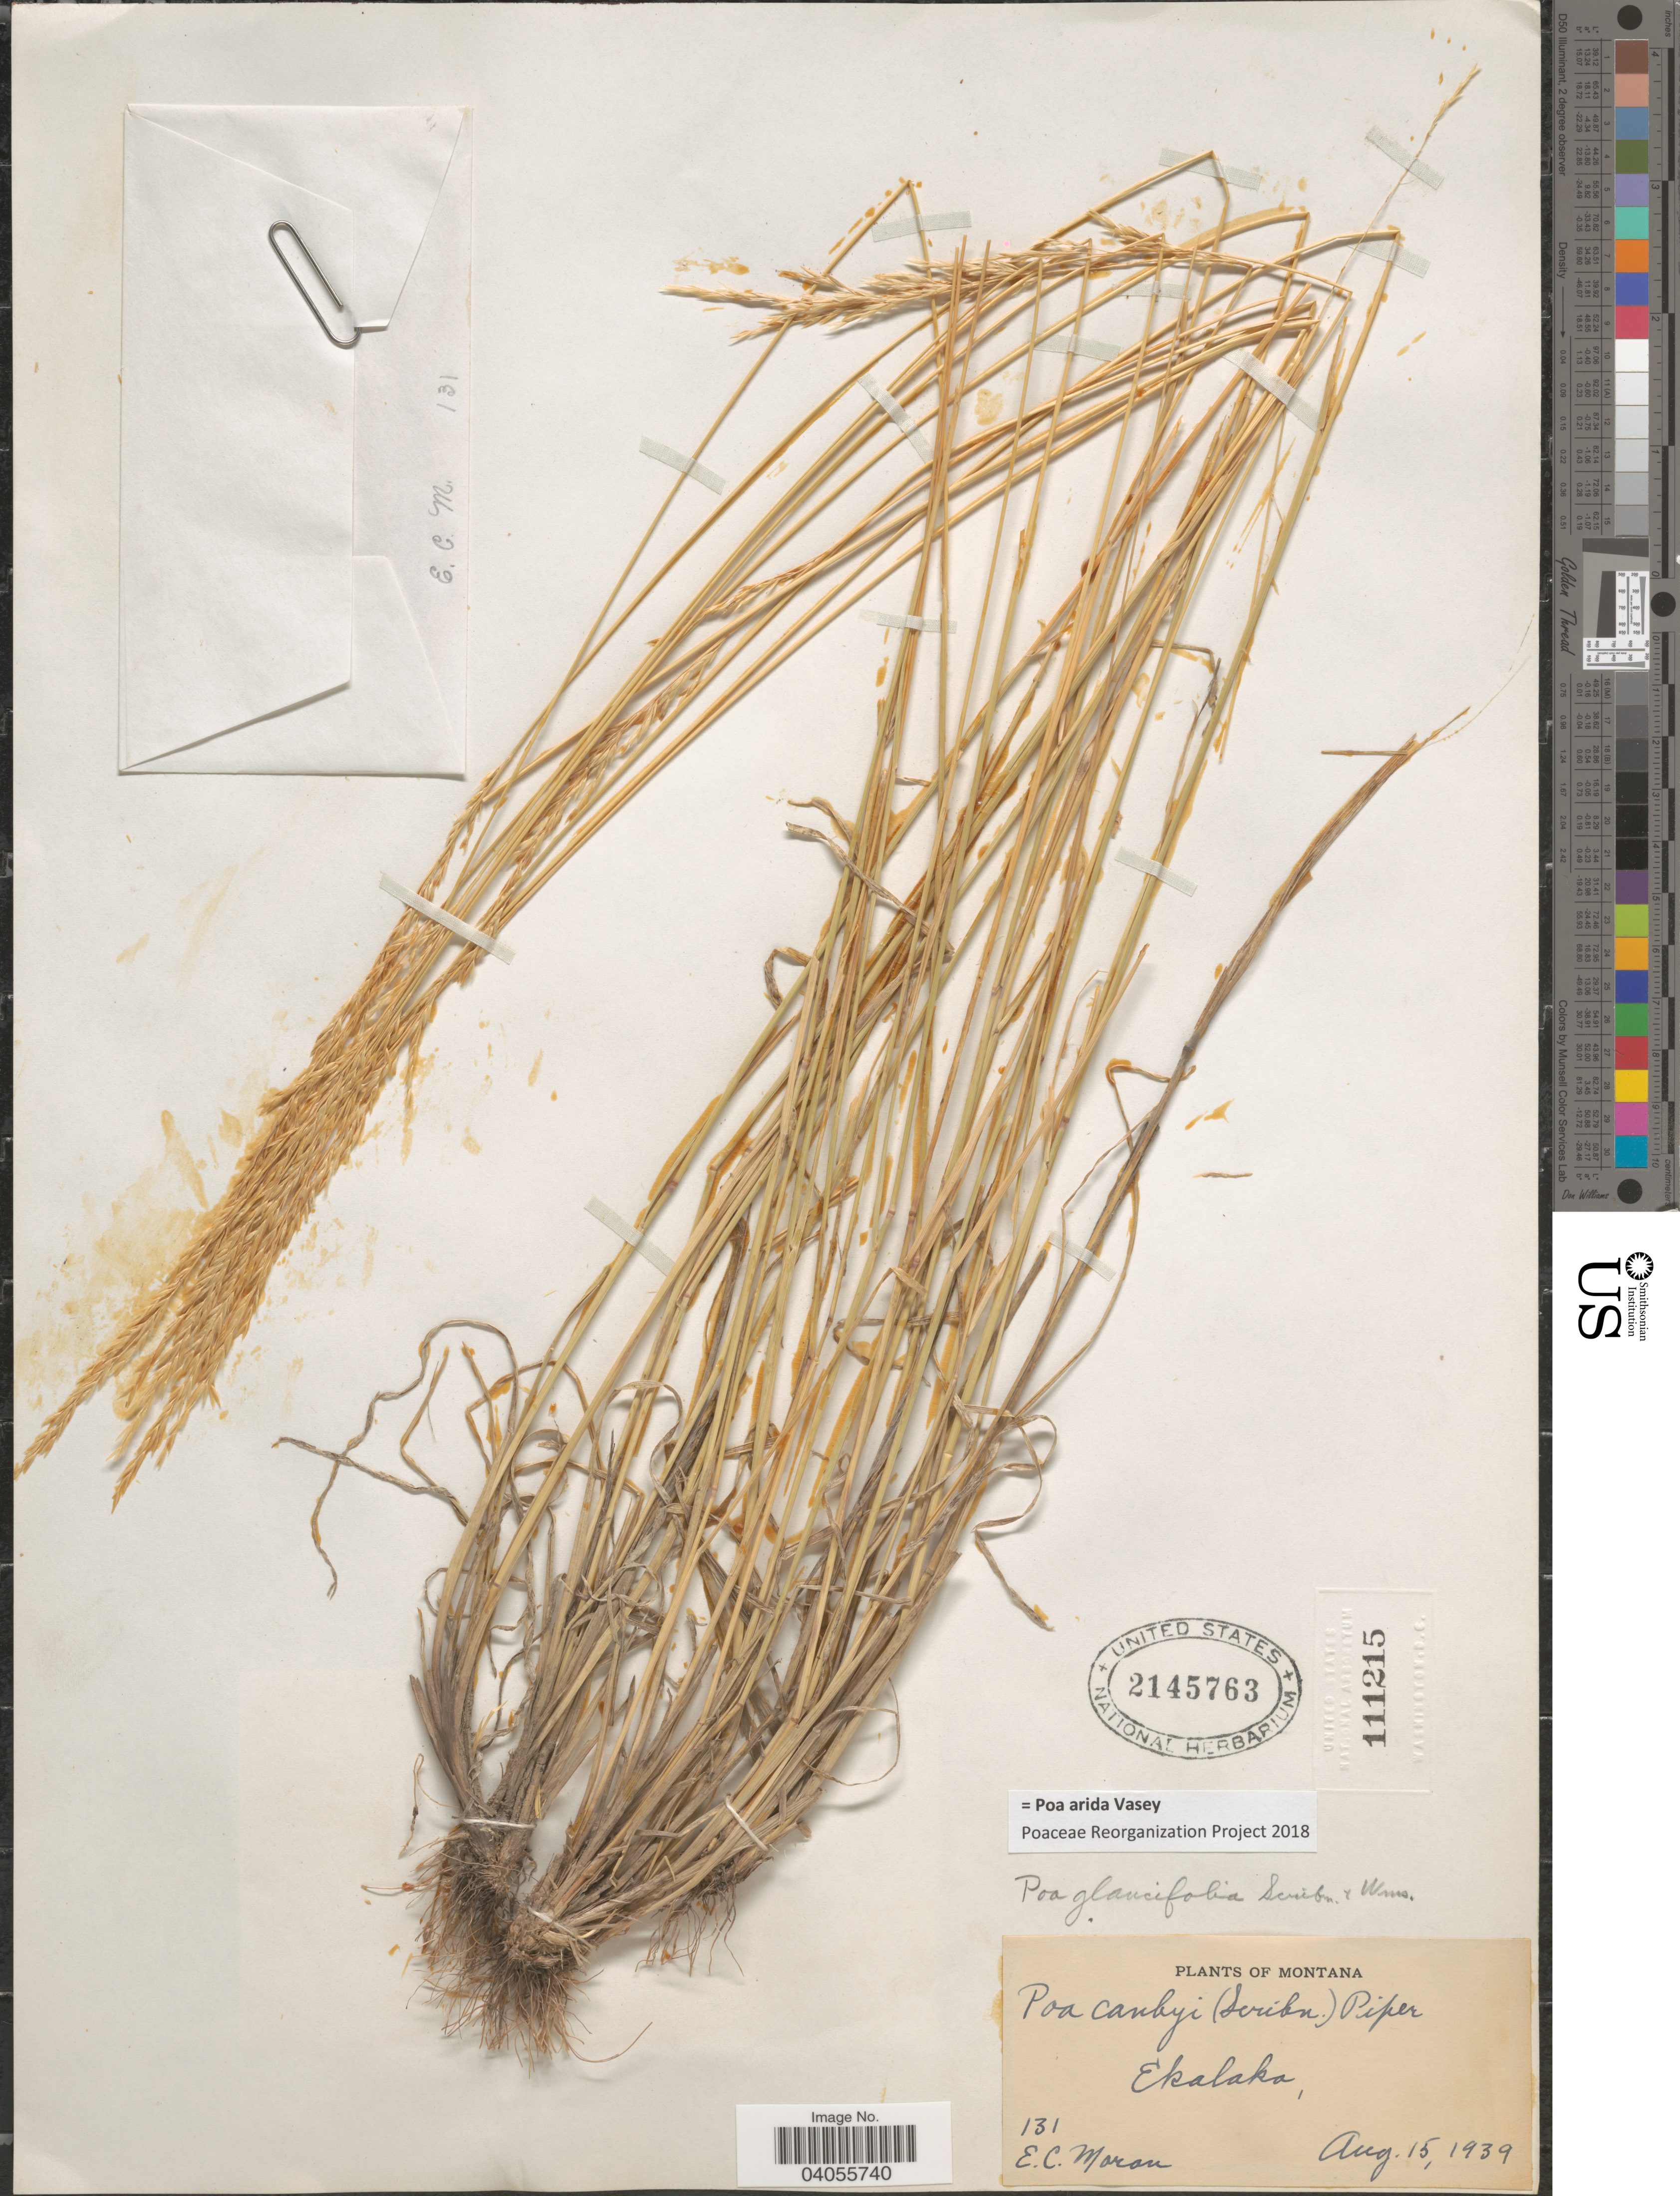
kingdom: Plantae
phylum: Tracheophyta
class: Liliopsida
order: Poales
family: Poaceae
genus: Poa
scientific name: Poa arida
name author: Vasey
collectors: E. C. Moran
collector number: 131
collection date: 1939-08-15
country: United States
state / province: Montana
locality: Ekalaka.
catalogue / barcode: US 2145763